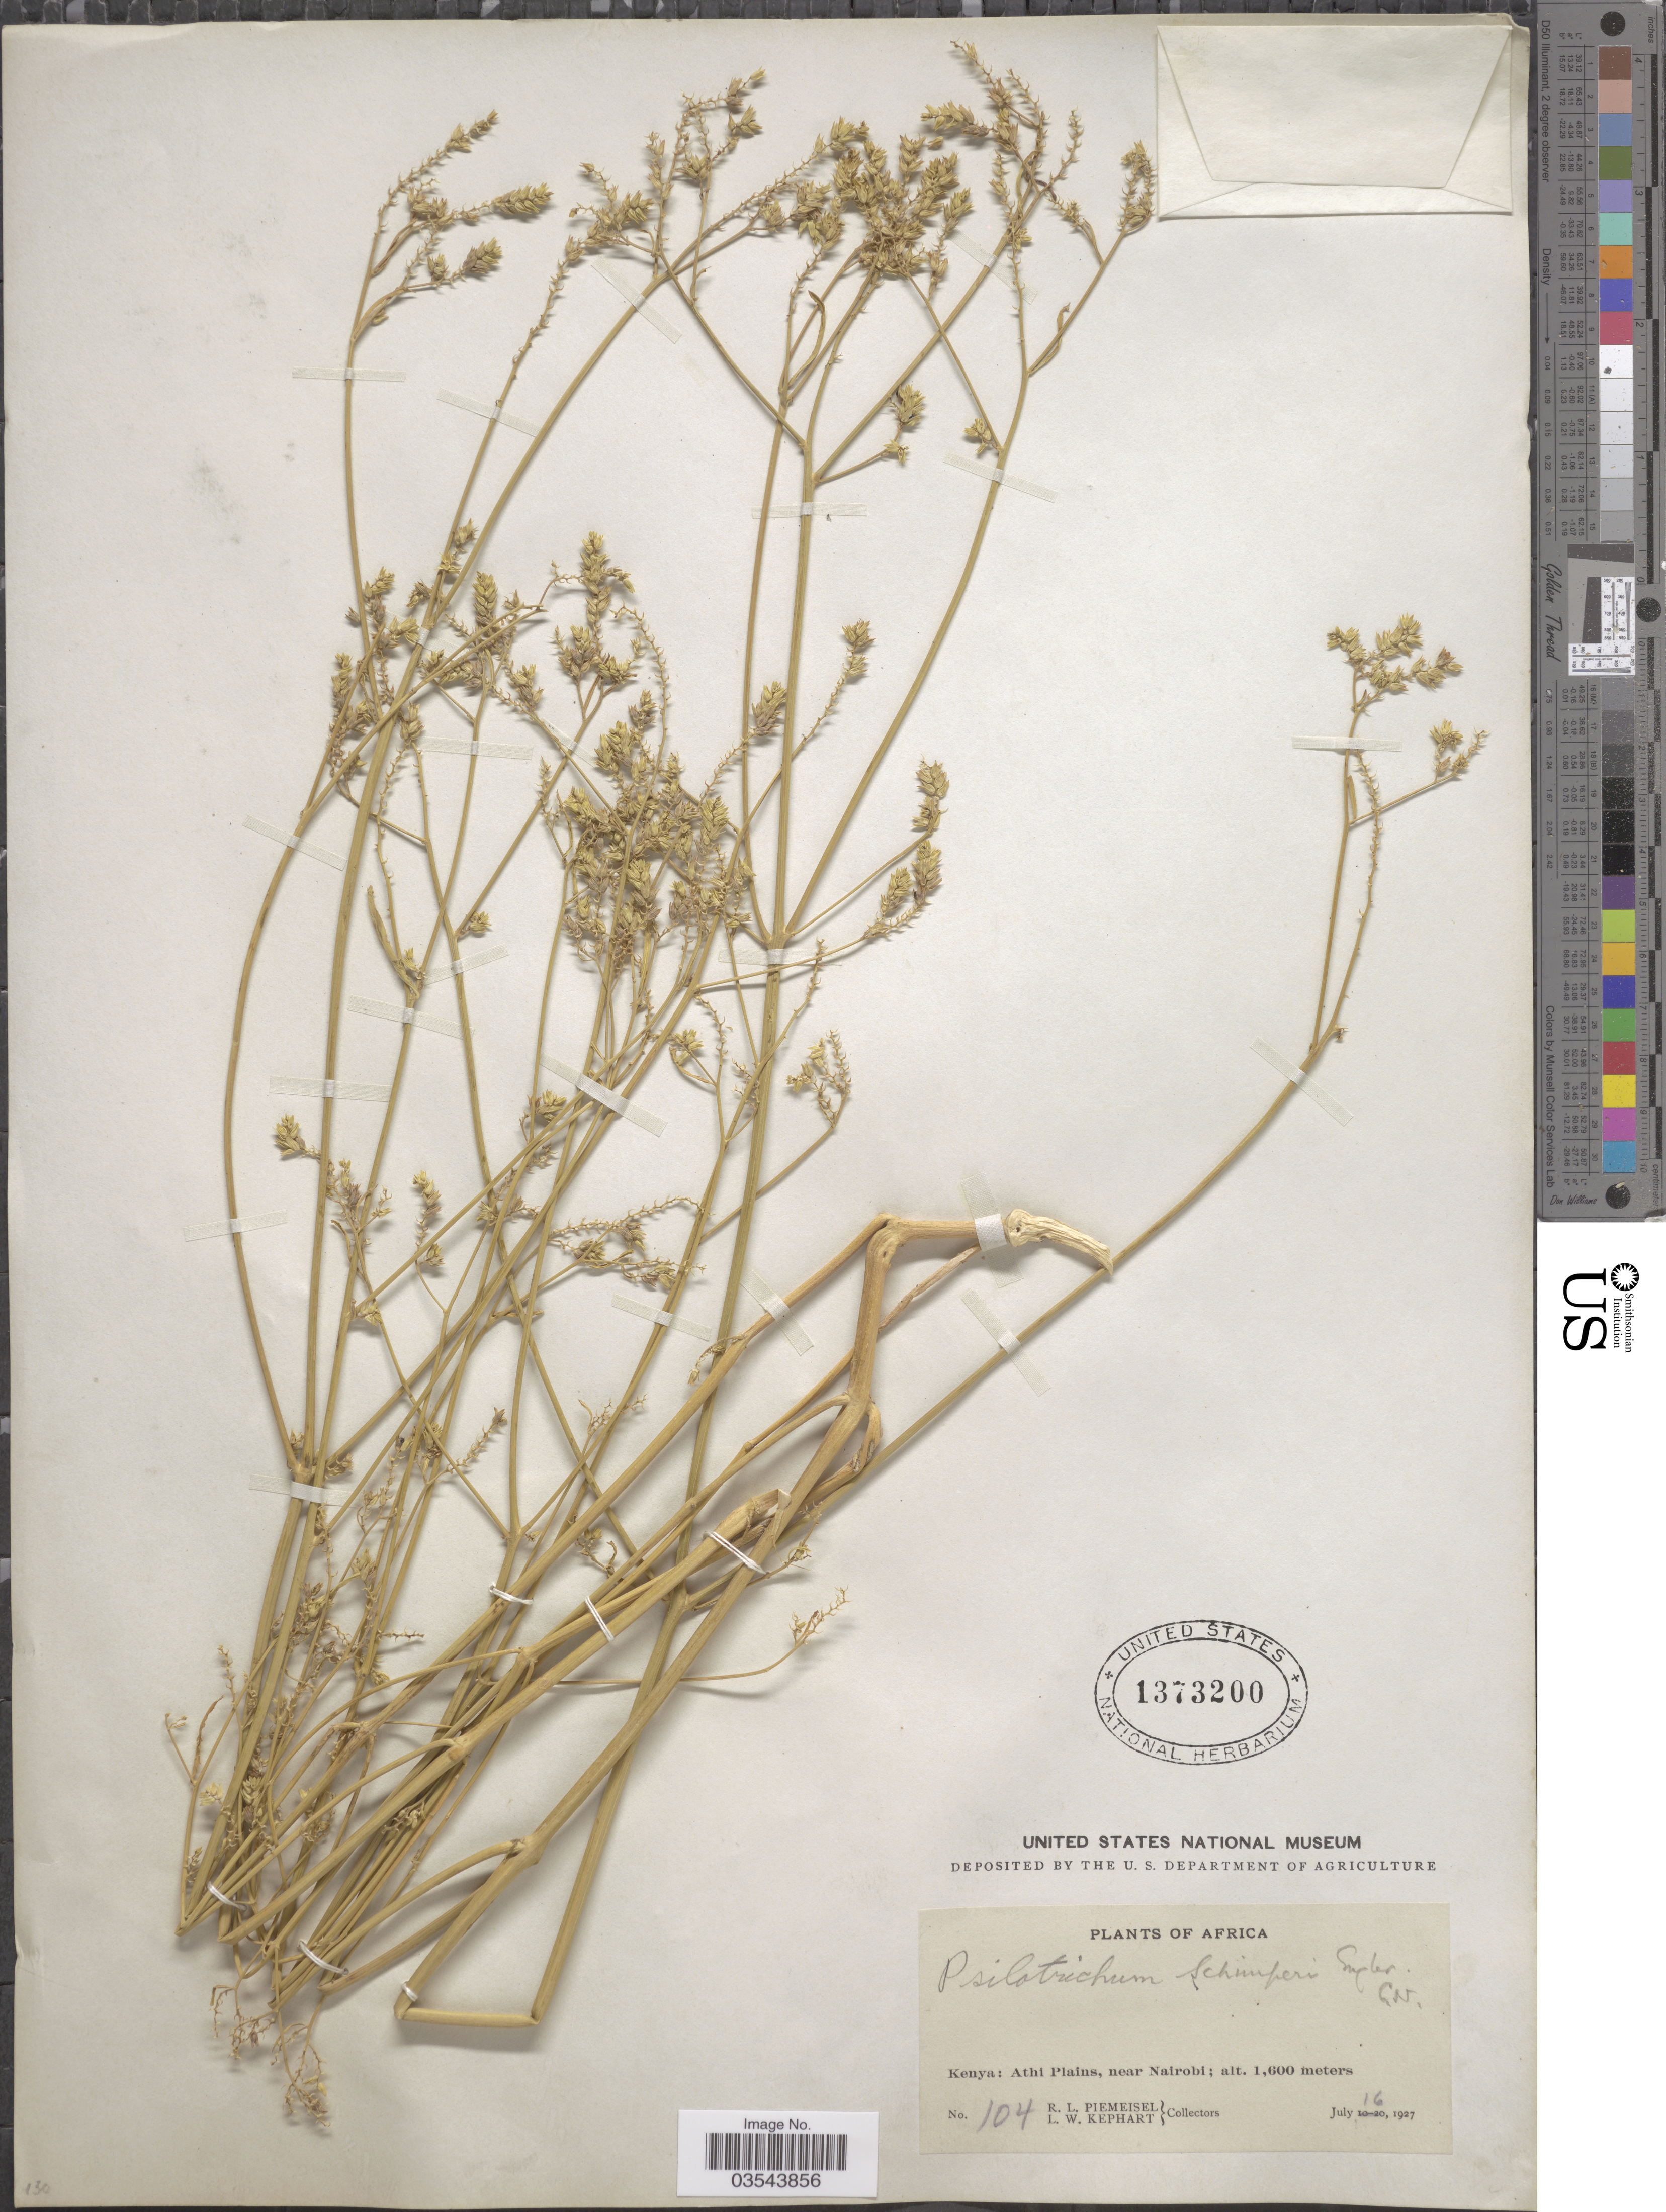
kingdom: Plantae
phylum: Tracheophyta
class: Magnoliopsida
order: Caryophyllales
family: Amaranthaceae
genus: Psilotrichum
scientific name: Psilotrichum schimperi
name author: Engl.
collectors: R. L. Piemeisel & L. W. Kephart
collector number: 104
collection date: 1927-07-16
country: Kenya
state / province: Nairobi Area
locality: Athi Plains, near Nairobi.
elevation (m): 1600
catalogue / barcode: US 1373200